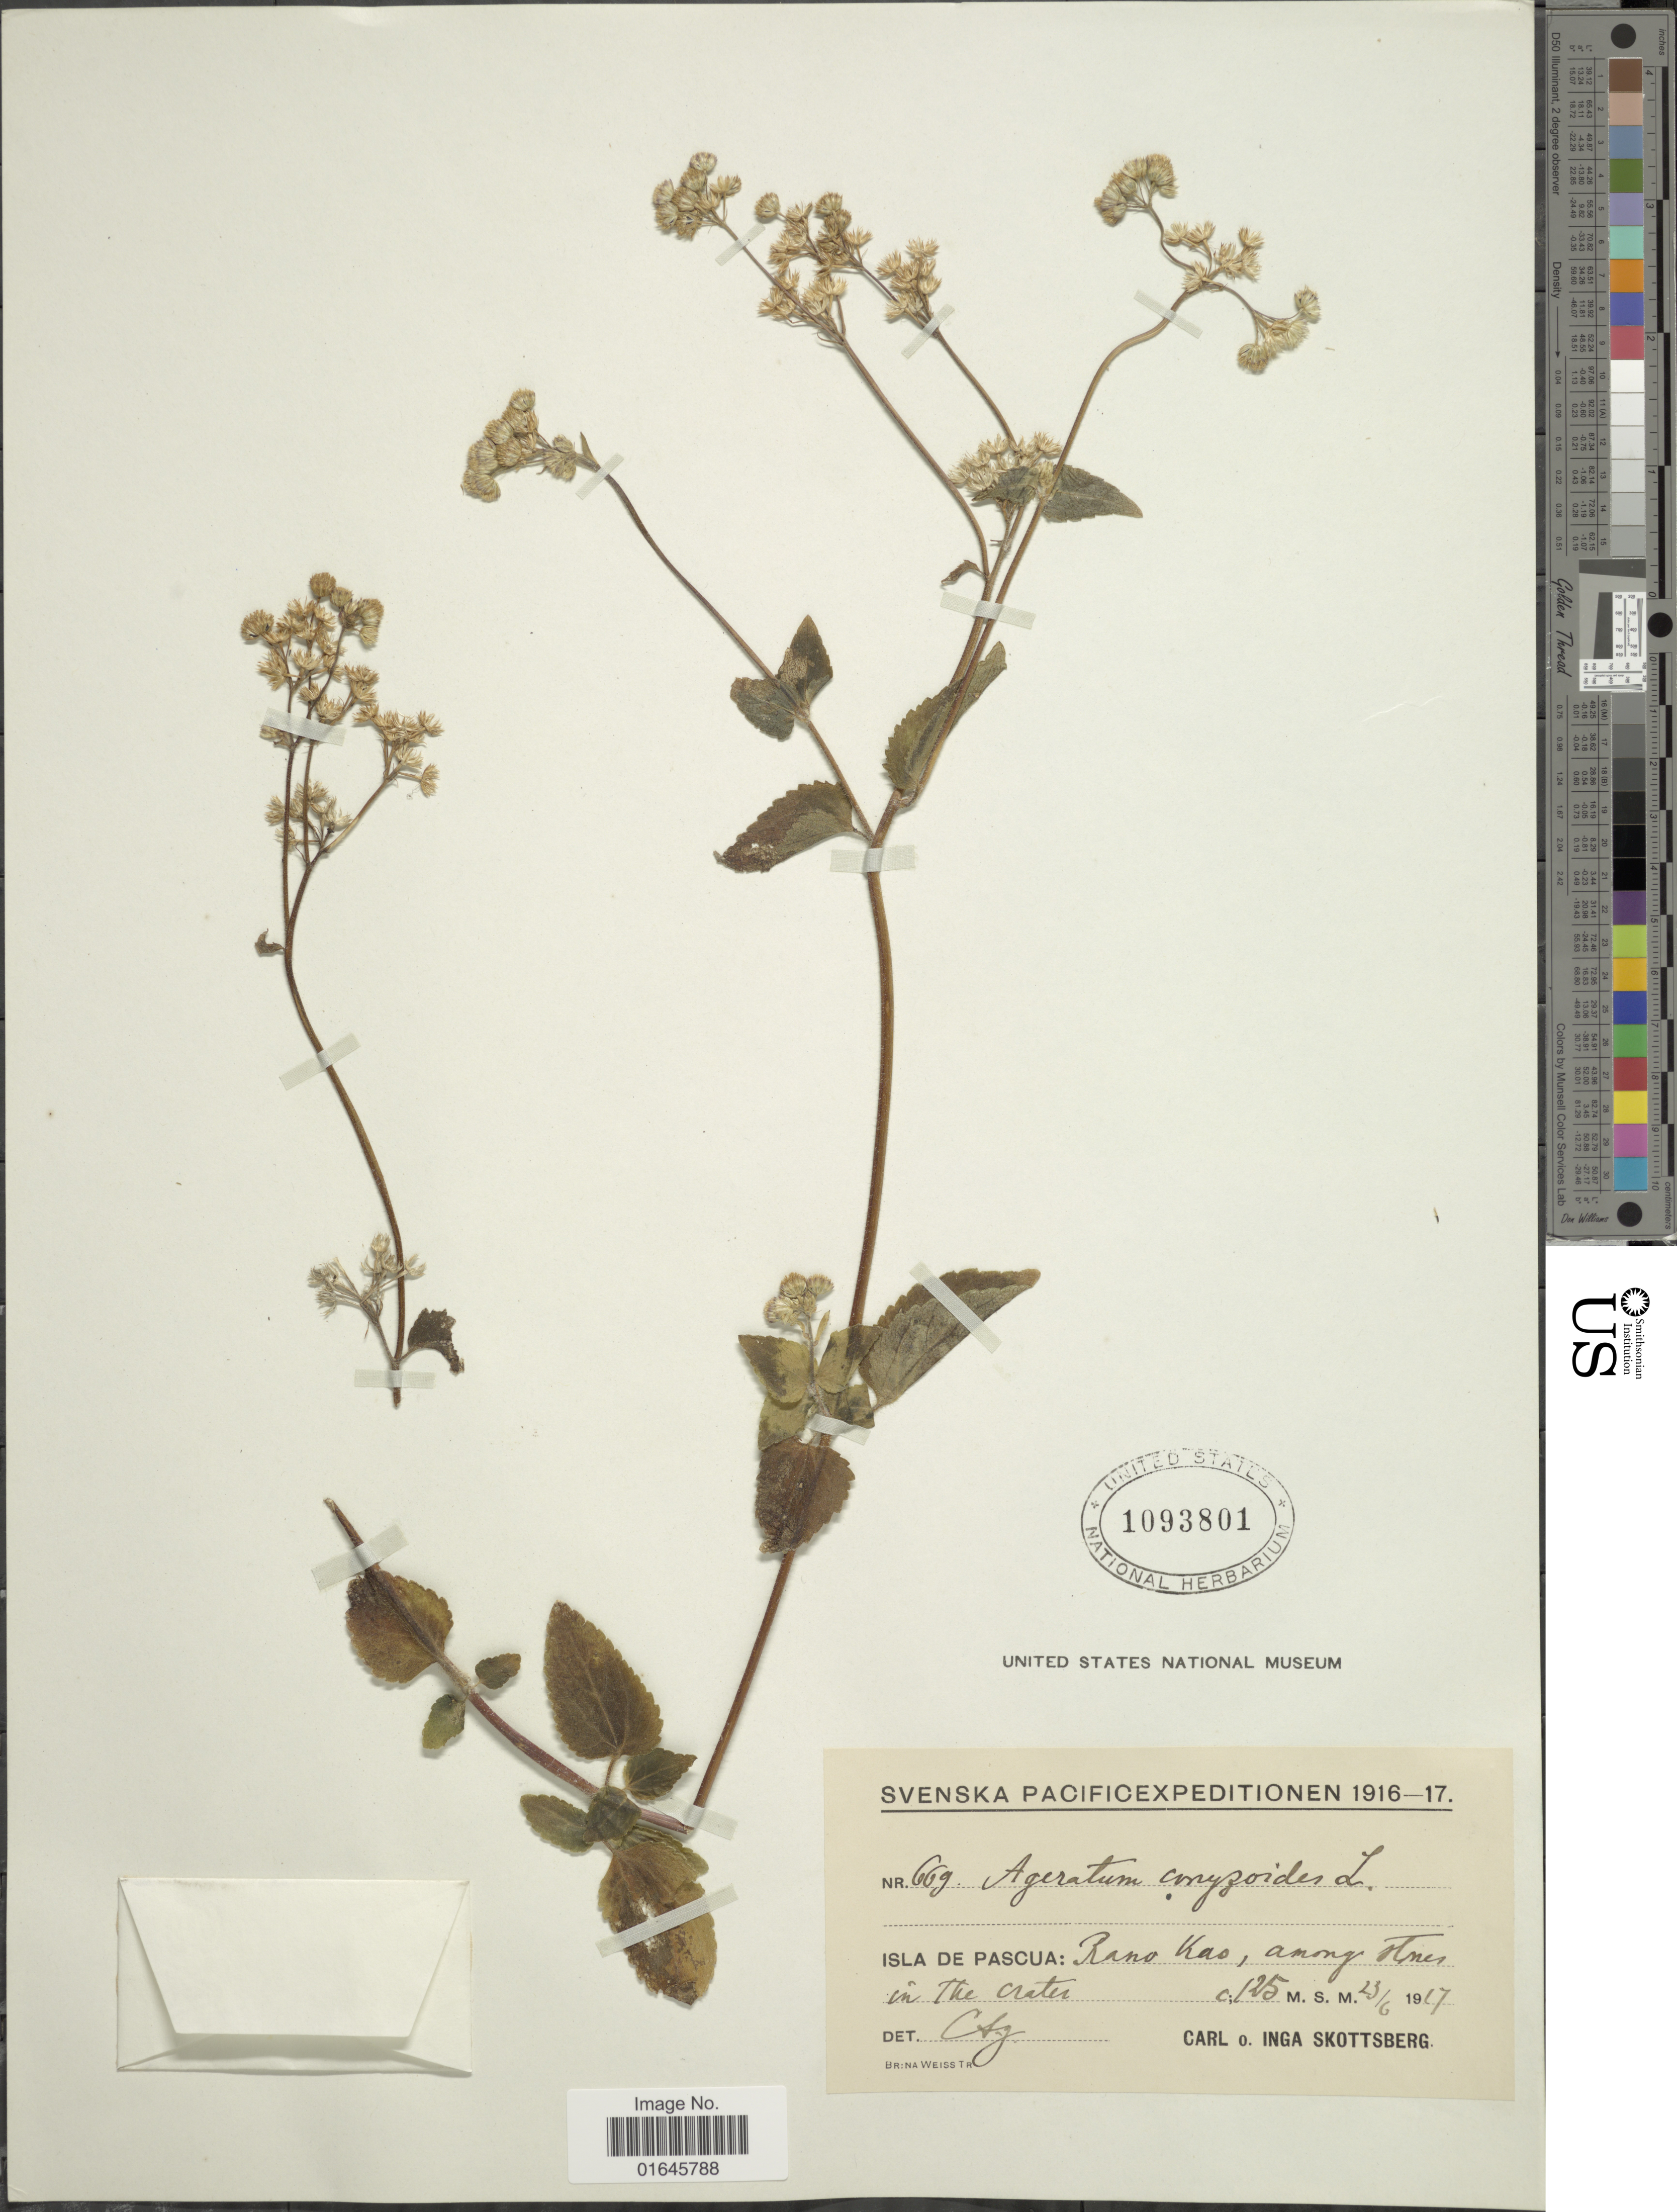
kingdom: Plantae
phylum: Tracheophyta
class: Magnoliopsida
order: Asterales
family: Asteraceae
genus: Ageratum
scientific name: Ageratum conyzoides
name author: L.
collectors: C. Skottsberg & I. Skottsberg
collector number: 69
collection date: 1917-06-20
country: Chile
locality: Isla de Pascua: Rano Kas.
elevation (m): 125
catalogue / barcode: US 1093801